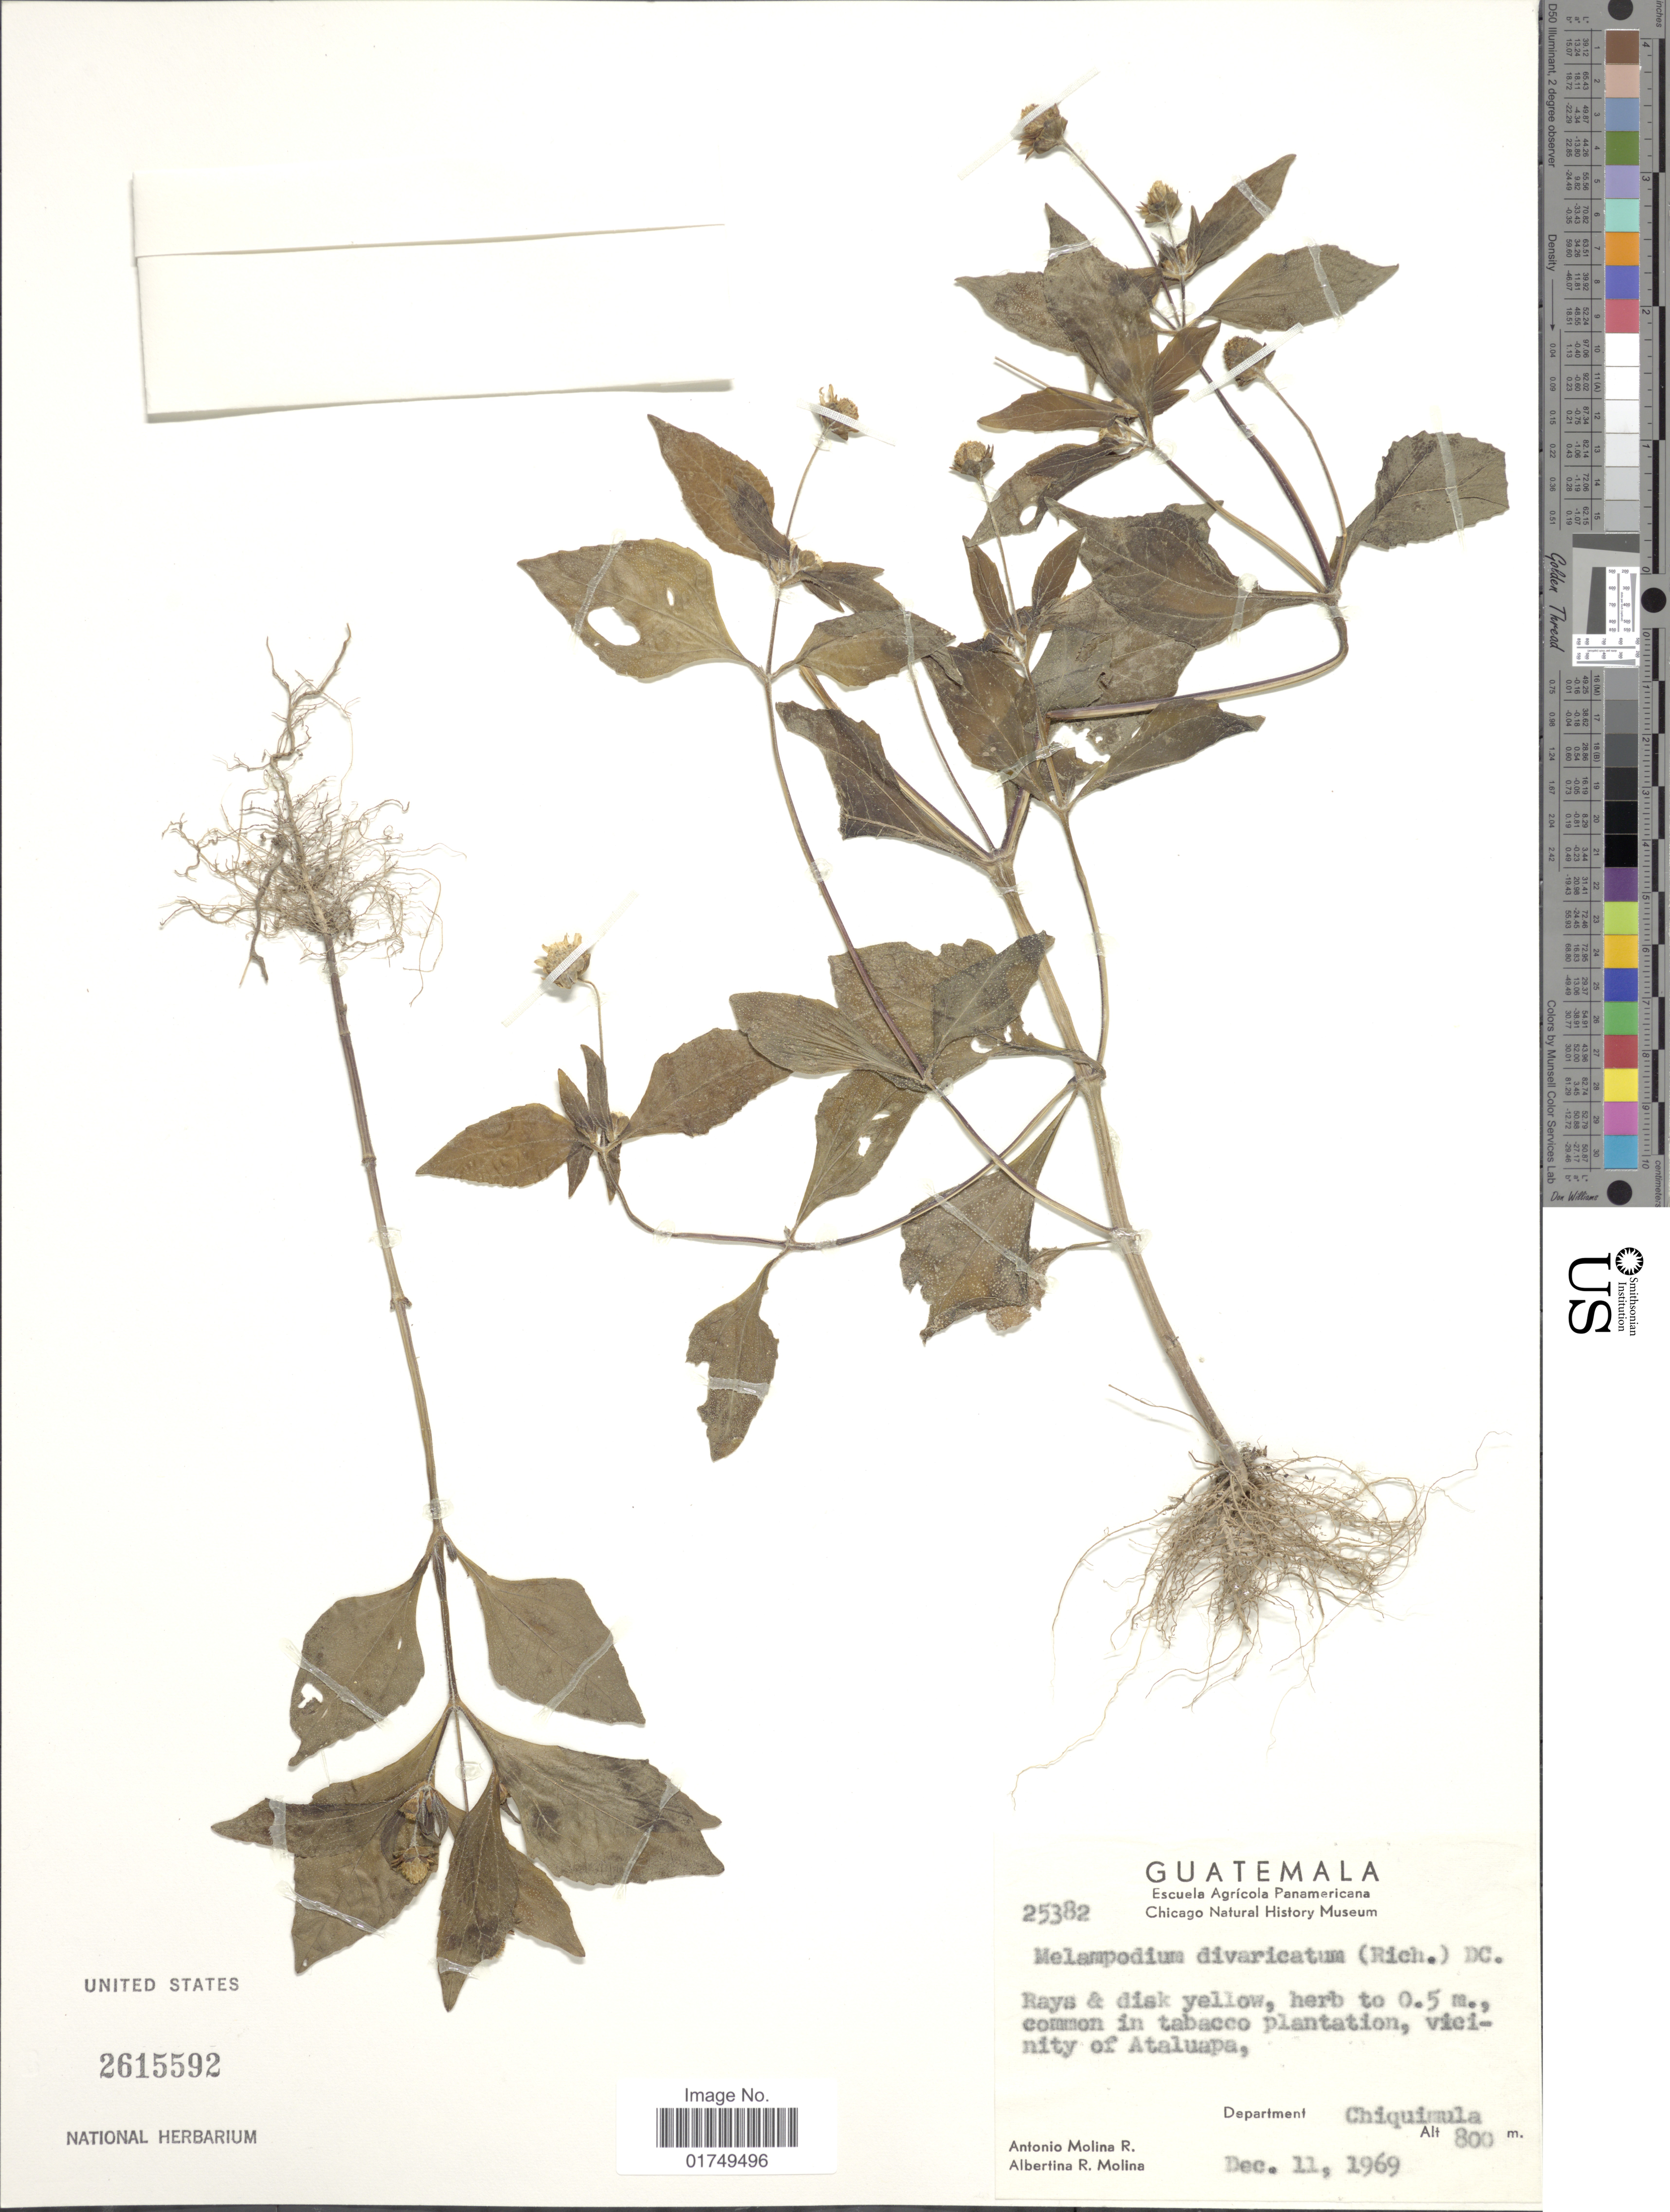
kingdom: Plantae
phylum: Tracheophyta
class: Magnoliopsida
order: Asterales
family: Asteraceae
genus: Melampodium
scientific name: Melampodium divaricatum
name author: (Rich.) DC.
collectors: A. Molina R. & A. R. Molina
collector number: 25382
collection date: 1969-12-11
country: Guatemala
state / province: Chiquimula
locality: Common in tabaco plantation, vicinity of Ataluapa, Department Chiquimula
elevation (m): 800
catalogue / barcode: US 2615592